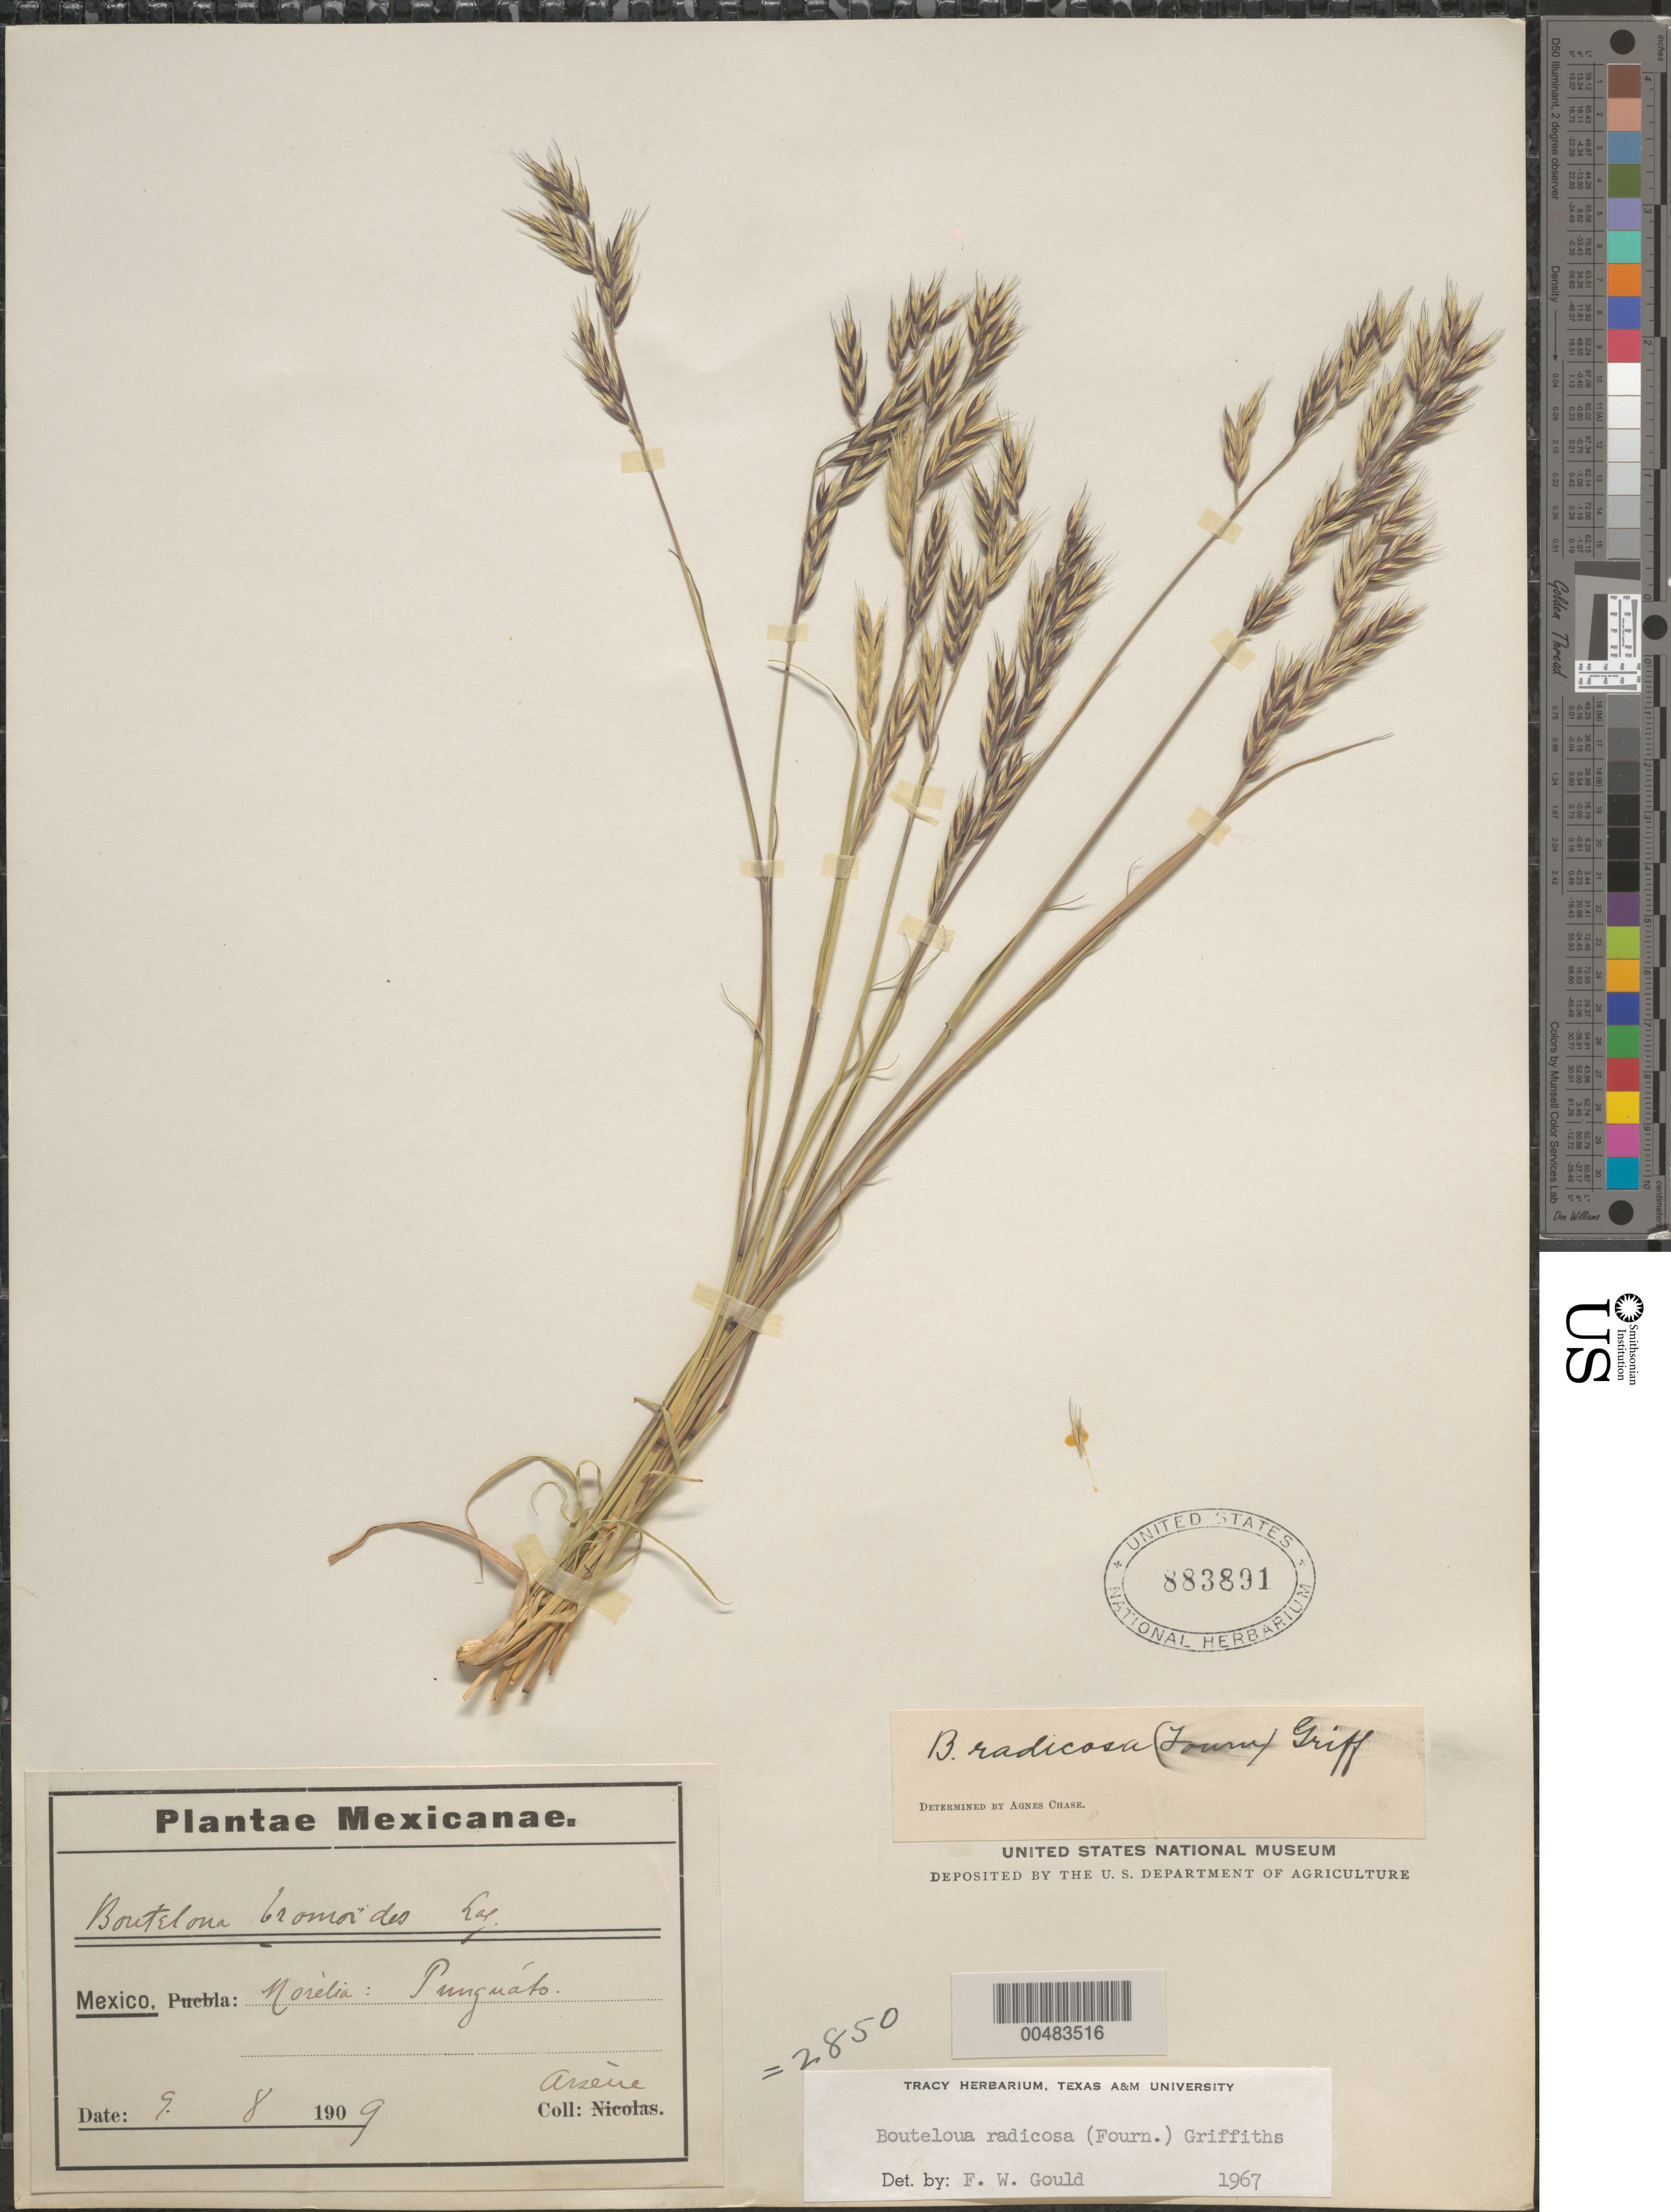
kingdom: Plantae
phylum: Tracheophyta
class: Liliopsida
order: Poales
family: Poaceae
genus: Bouteloua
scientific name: Bouteloua radicosa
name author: (E. Fourn.) Griffiths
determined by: Gould, F. W.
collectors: Bro. G. Arsène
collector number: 2850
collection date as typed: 9 Aug 1909 or 8 Sep 1909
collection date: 1909-08-09 or 1909-09-08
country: Mexico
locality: Morelia, Punguato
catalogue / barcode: US 883891